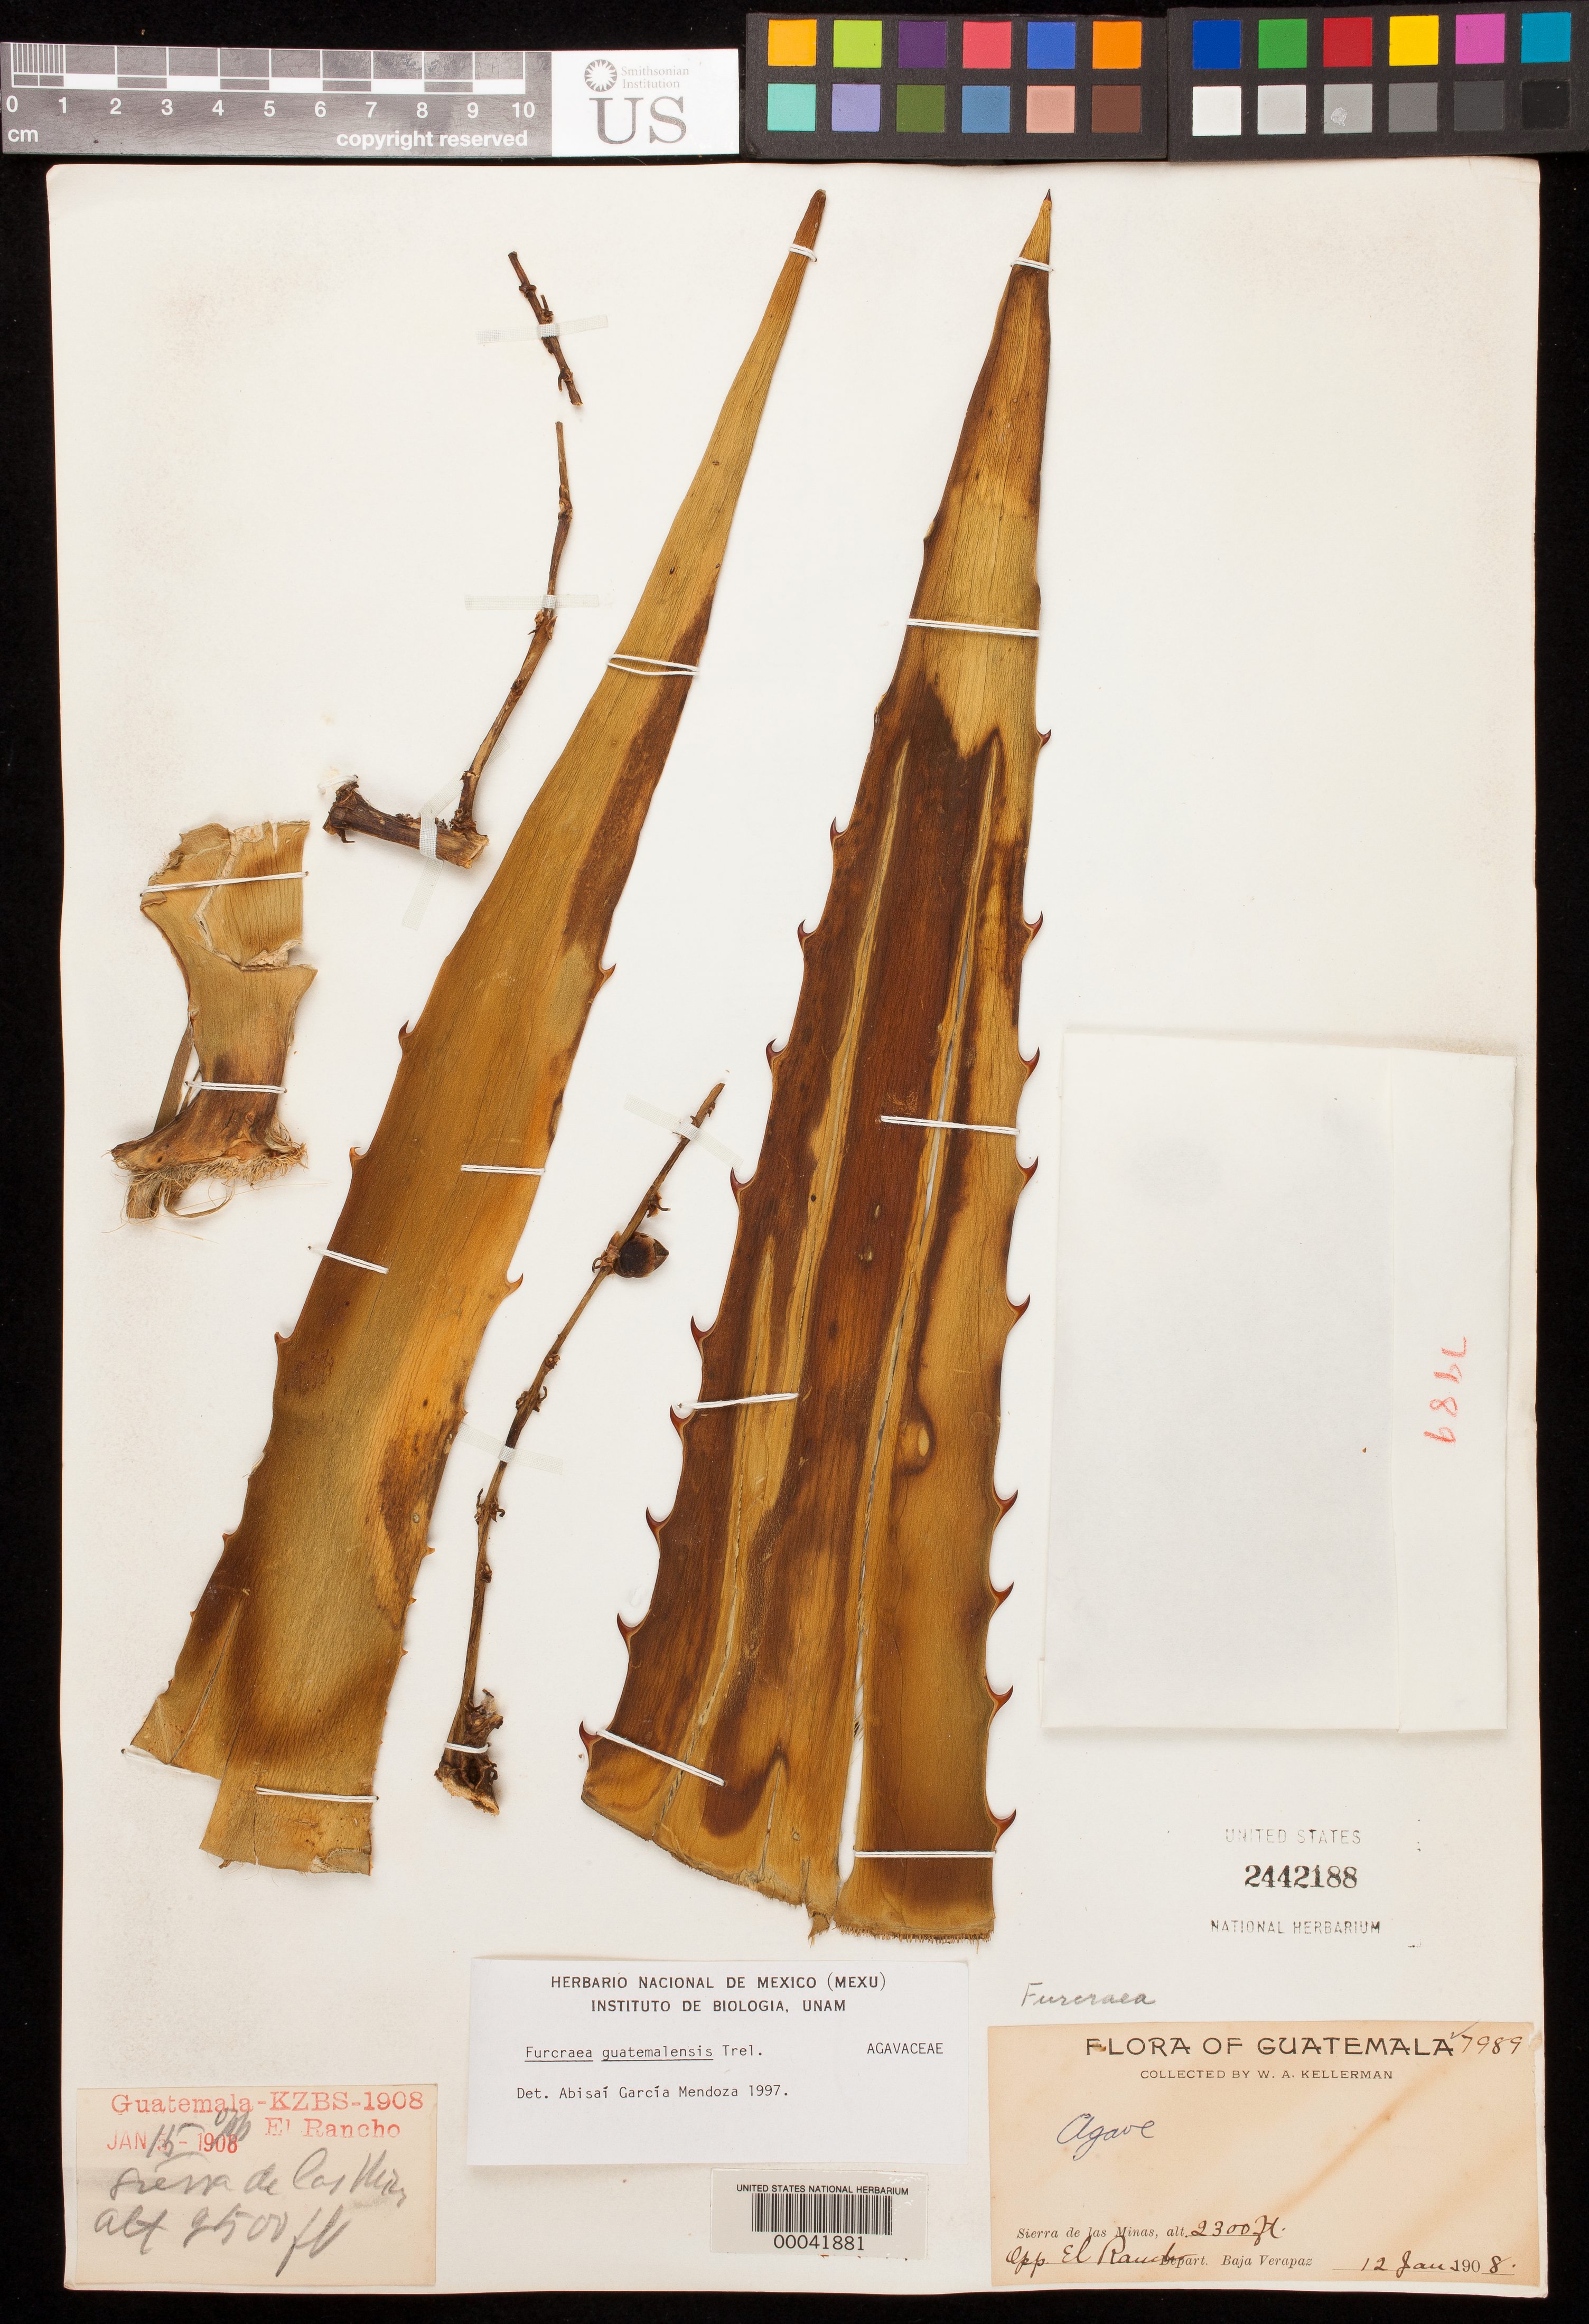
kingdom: Plantae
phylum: Tracheophyta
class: Liliopsida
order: Asparagales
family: Asparagaceae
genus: Furcraea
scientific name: Furcraea guatemalensis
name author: Trel.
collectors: W. A. Kellerman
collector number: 7989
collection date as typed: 12 Jan 1908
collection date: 1908-01-12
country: Guatemala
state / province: Baja Verapaz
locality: Sierra de las Minas, opposite El Rancho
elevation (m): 701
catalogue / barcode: US 2442188